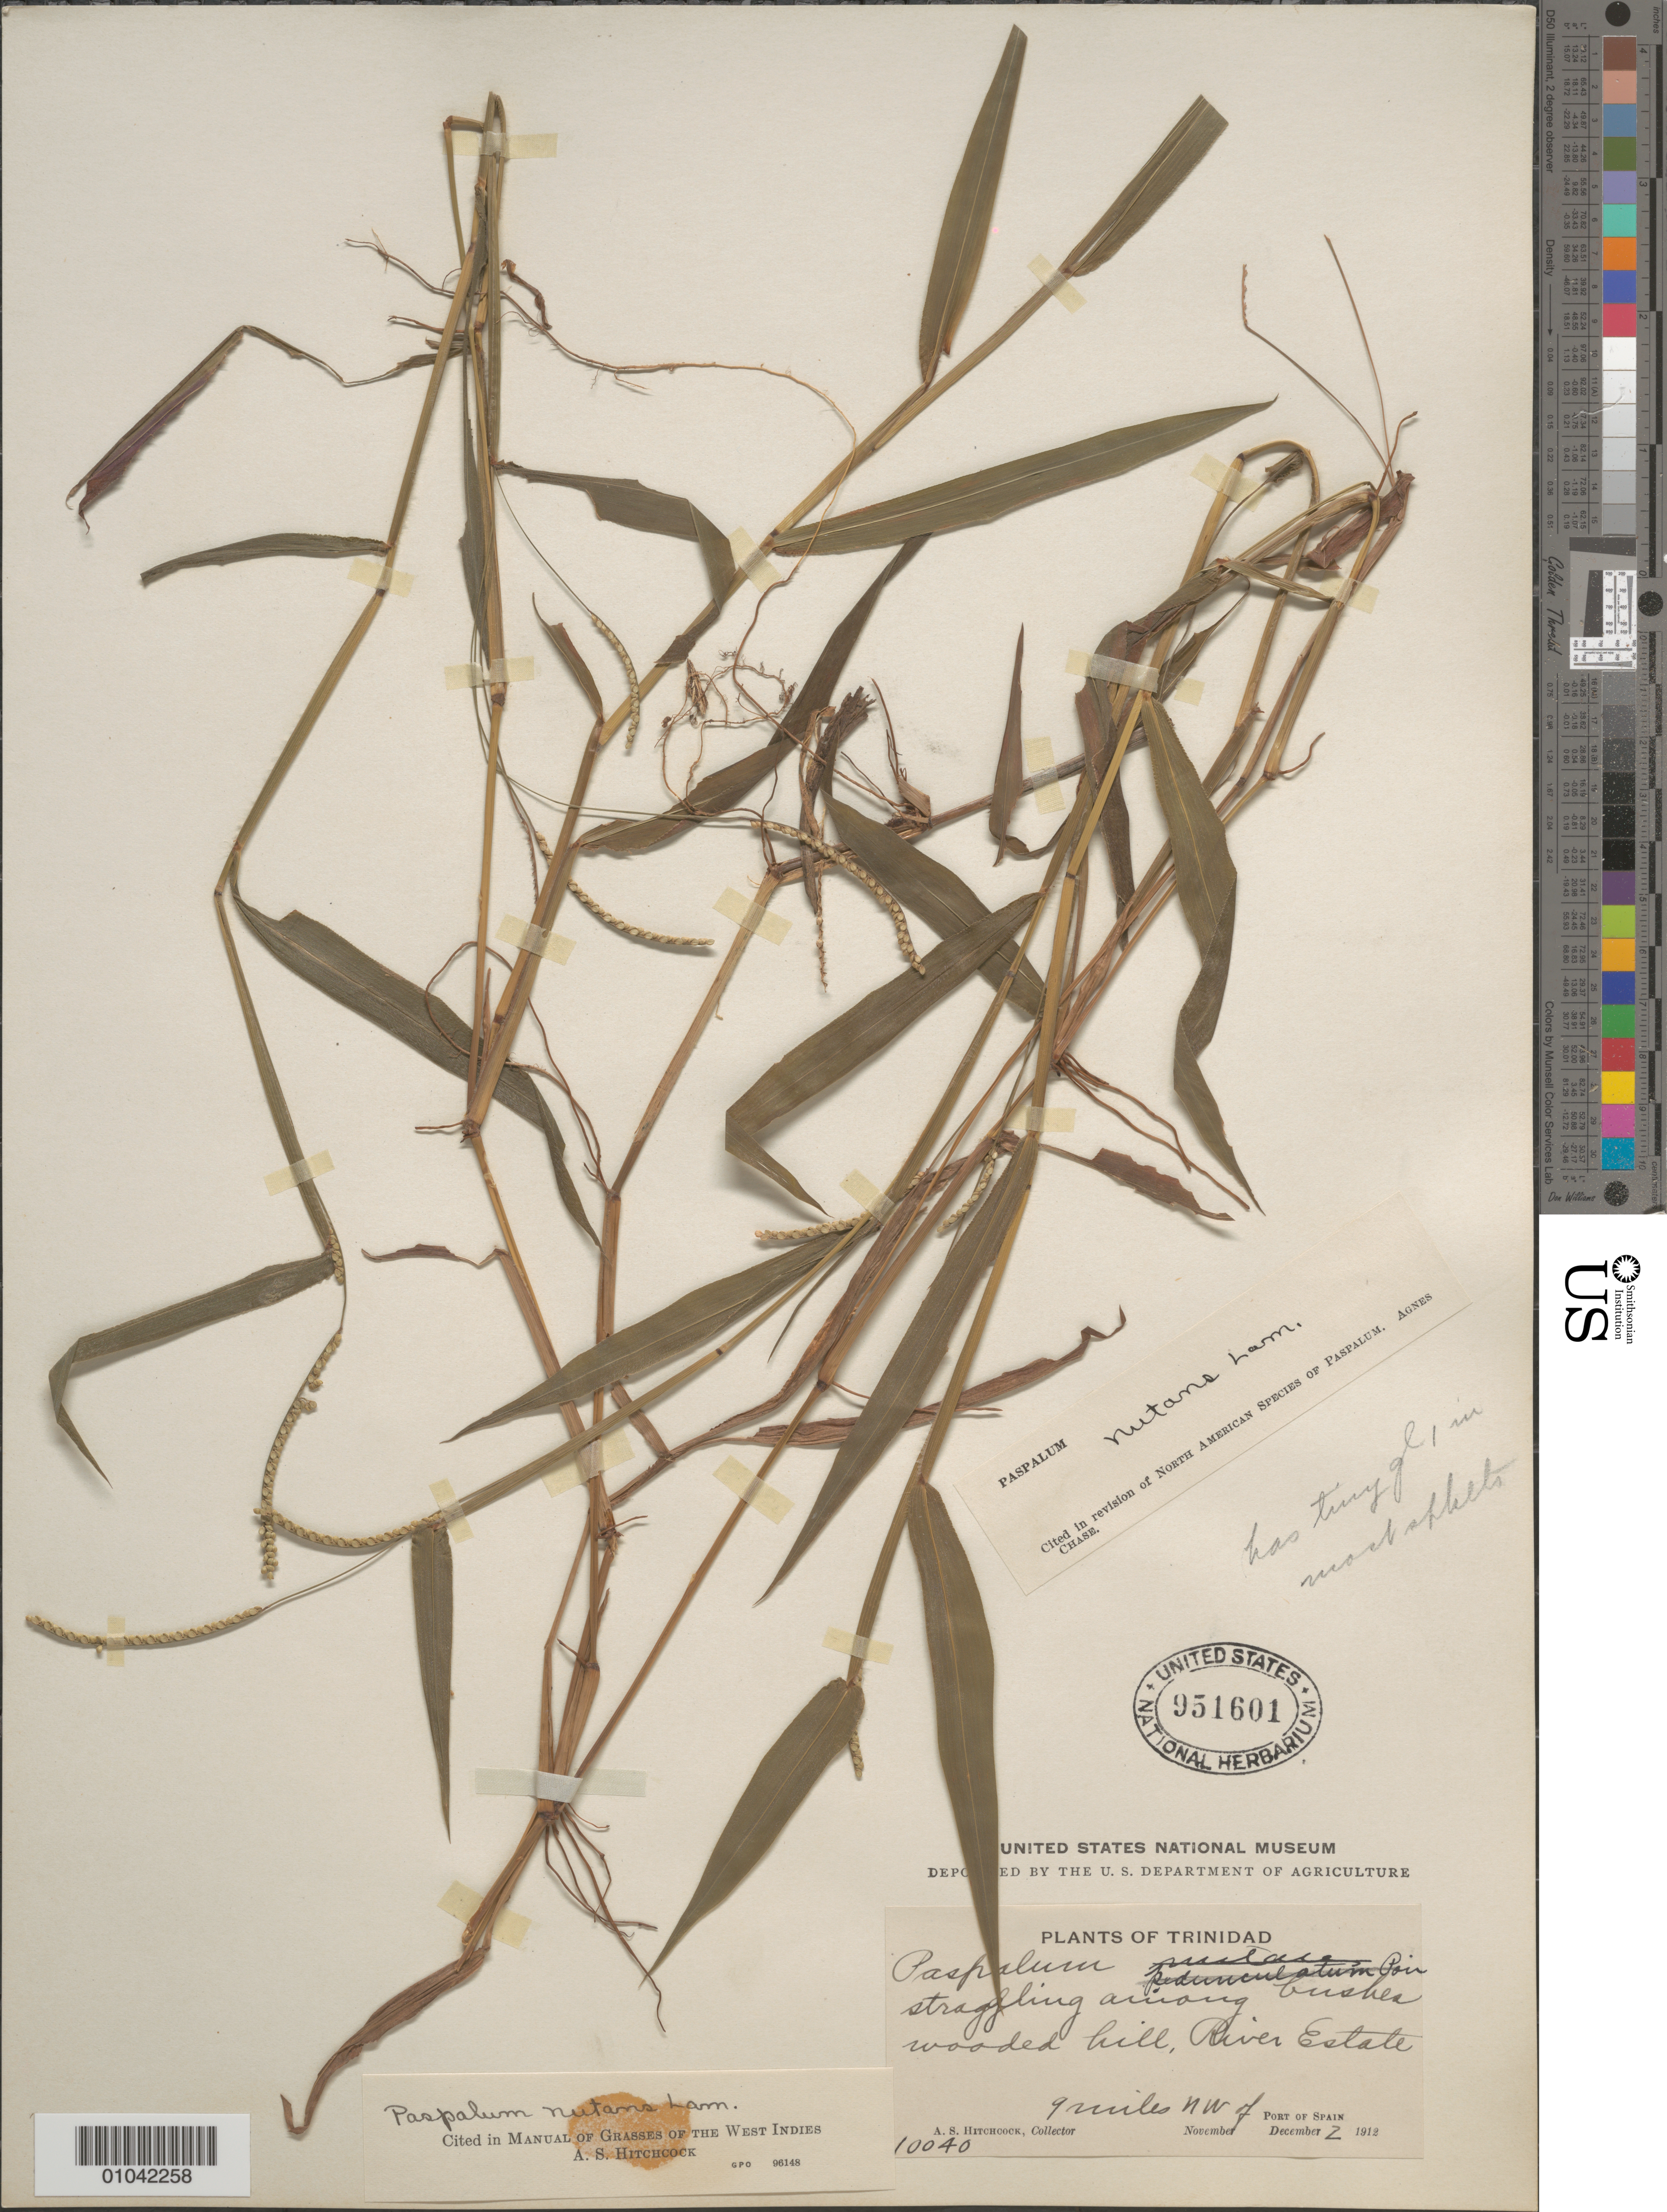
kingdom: Plantae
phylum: Tracheophyta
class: Liliopsida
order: Poales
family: Poaceae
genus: Paspalum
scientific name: Paspalum nutans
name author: Lam.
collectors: A. S. Hitchcock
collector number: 10040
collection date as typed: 02 Dec 1912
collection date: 1912-12-02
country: Trinidad and Tobago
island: Trinidad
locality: River Estate, 9 miles NW of Port of Spain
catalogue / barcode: US 951601